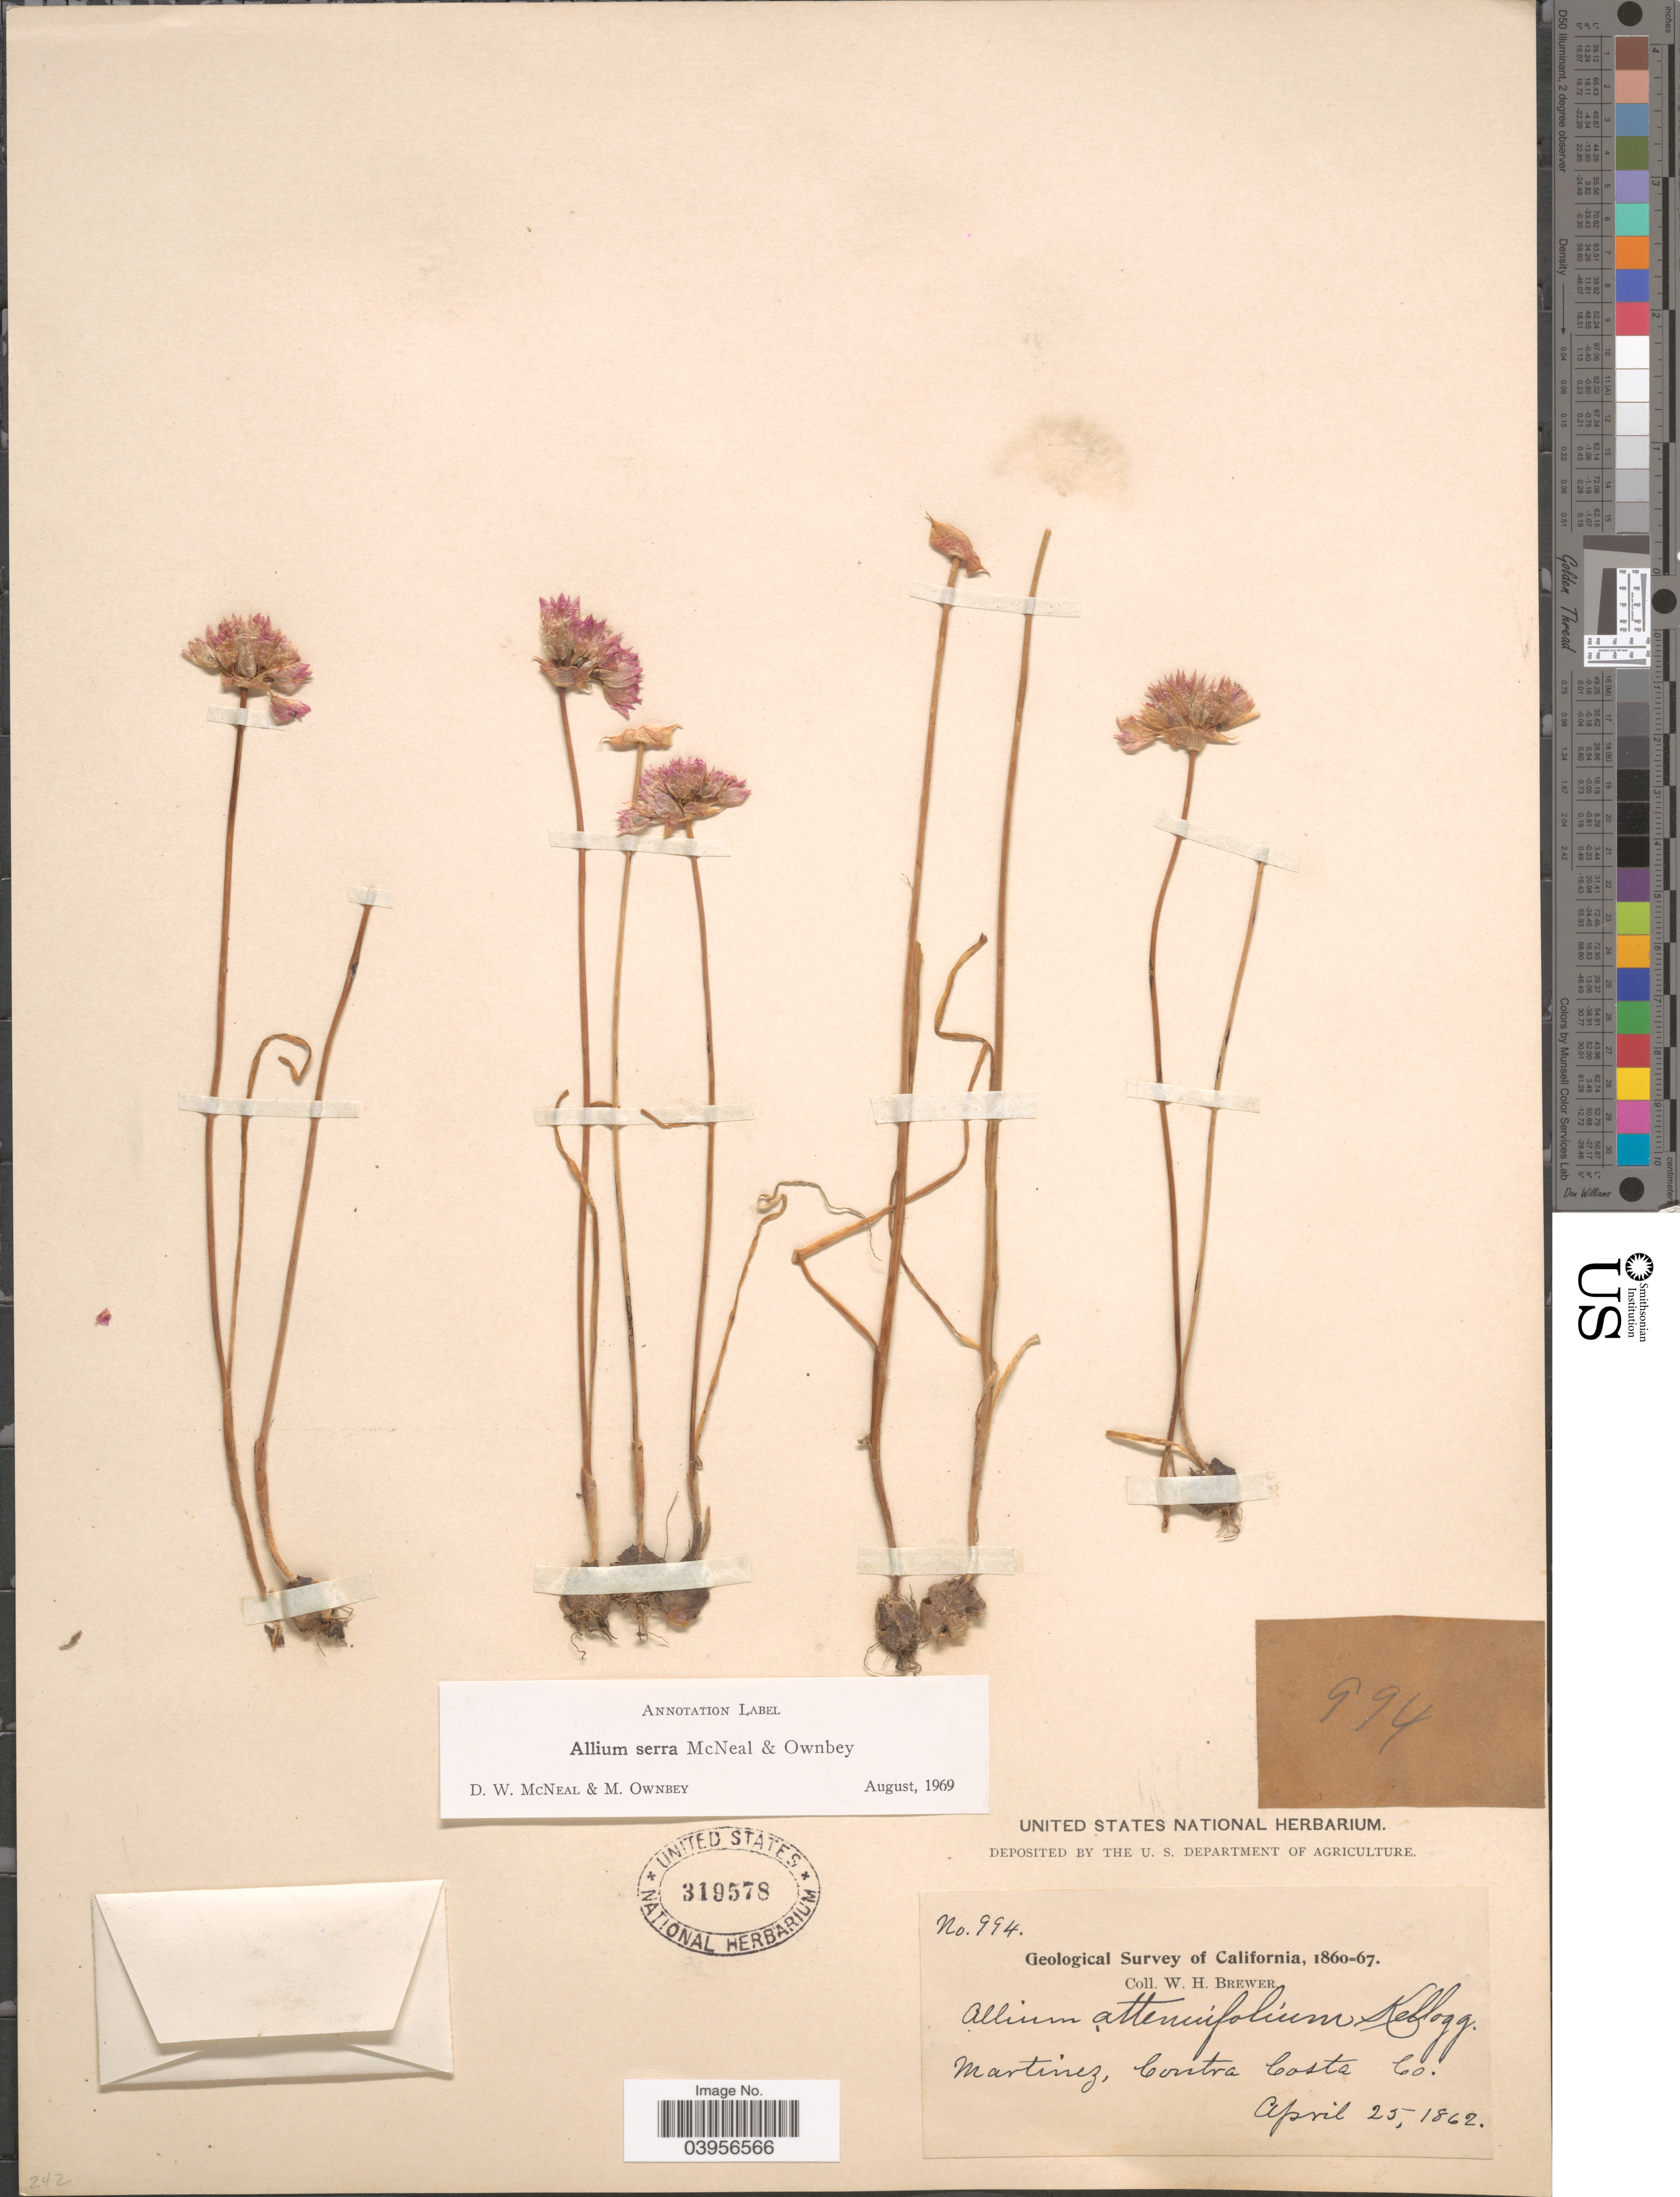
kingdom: Plantae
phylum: Tracheophyta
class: Liliopsida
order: Asparagales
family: Amaryllidaceae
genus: Allium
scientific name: Allium serra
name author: McNeal & Ownbey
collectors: W. H. Brewer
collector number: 994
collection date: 1862-04-25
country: United States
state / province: California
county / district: Contra Costa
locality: Martinez, Contra Costa Co.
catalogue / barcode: US 319578